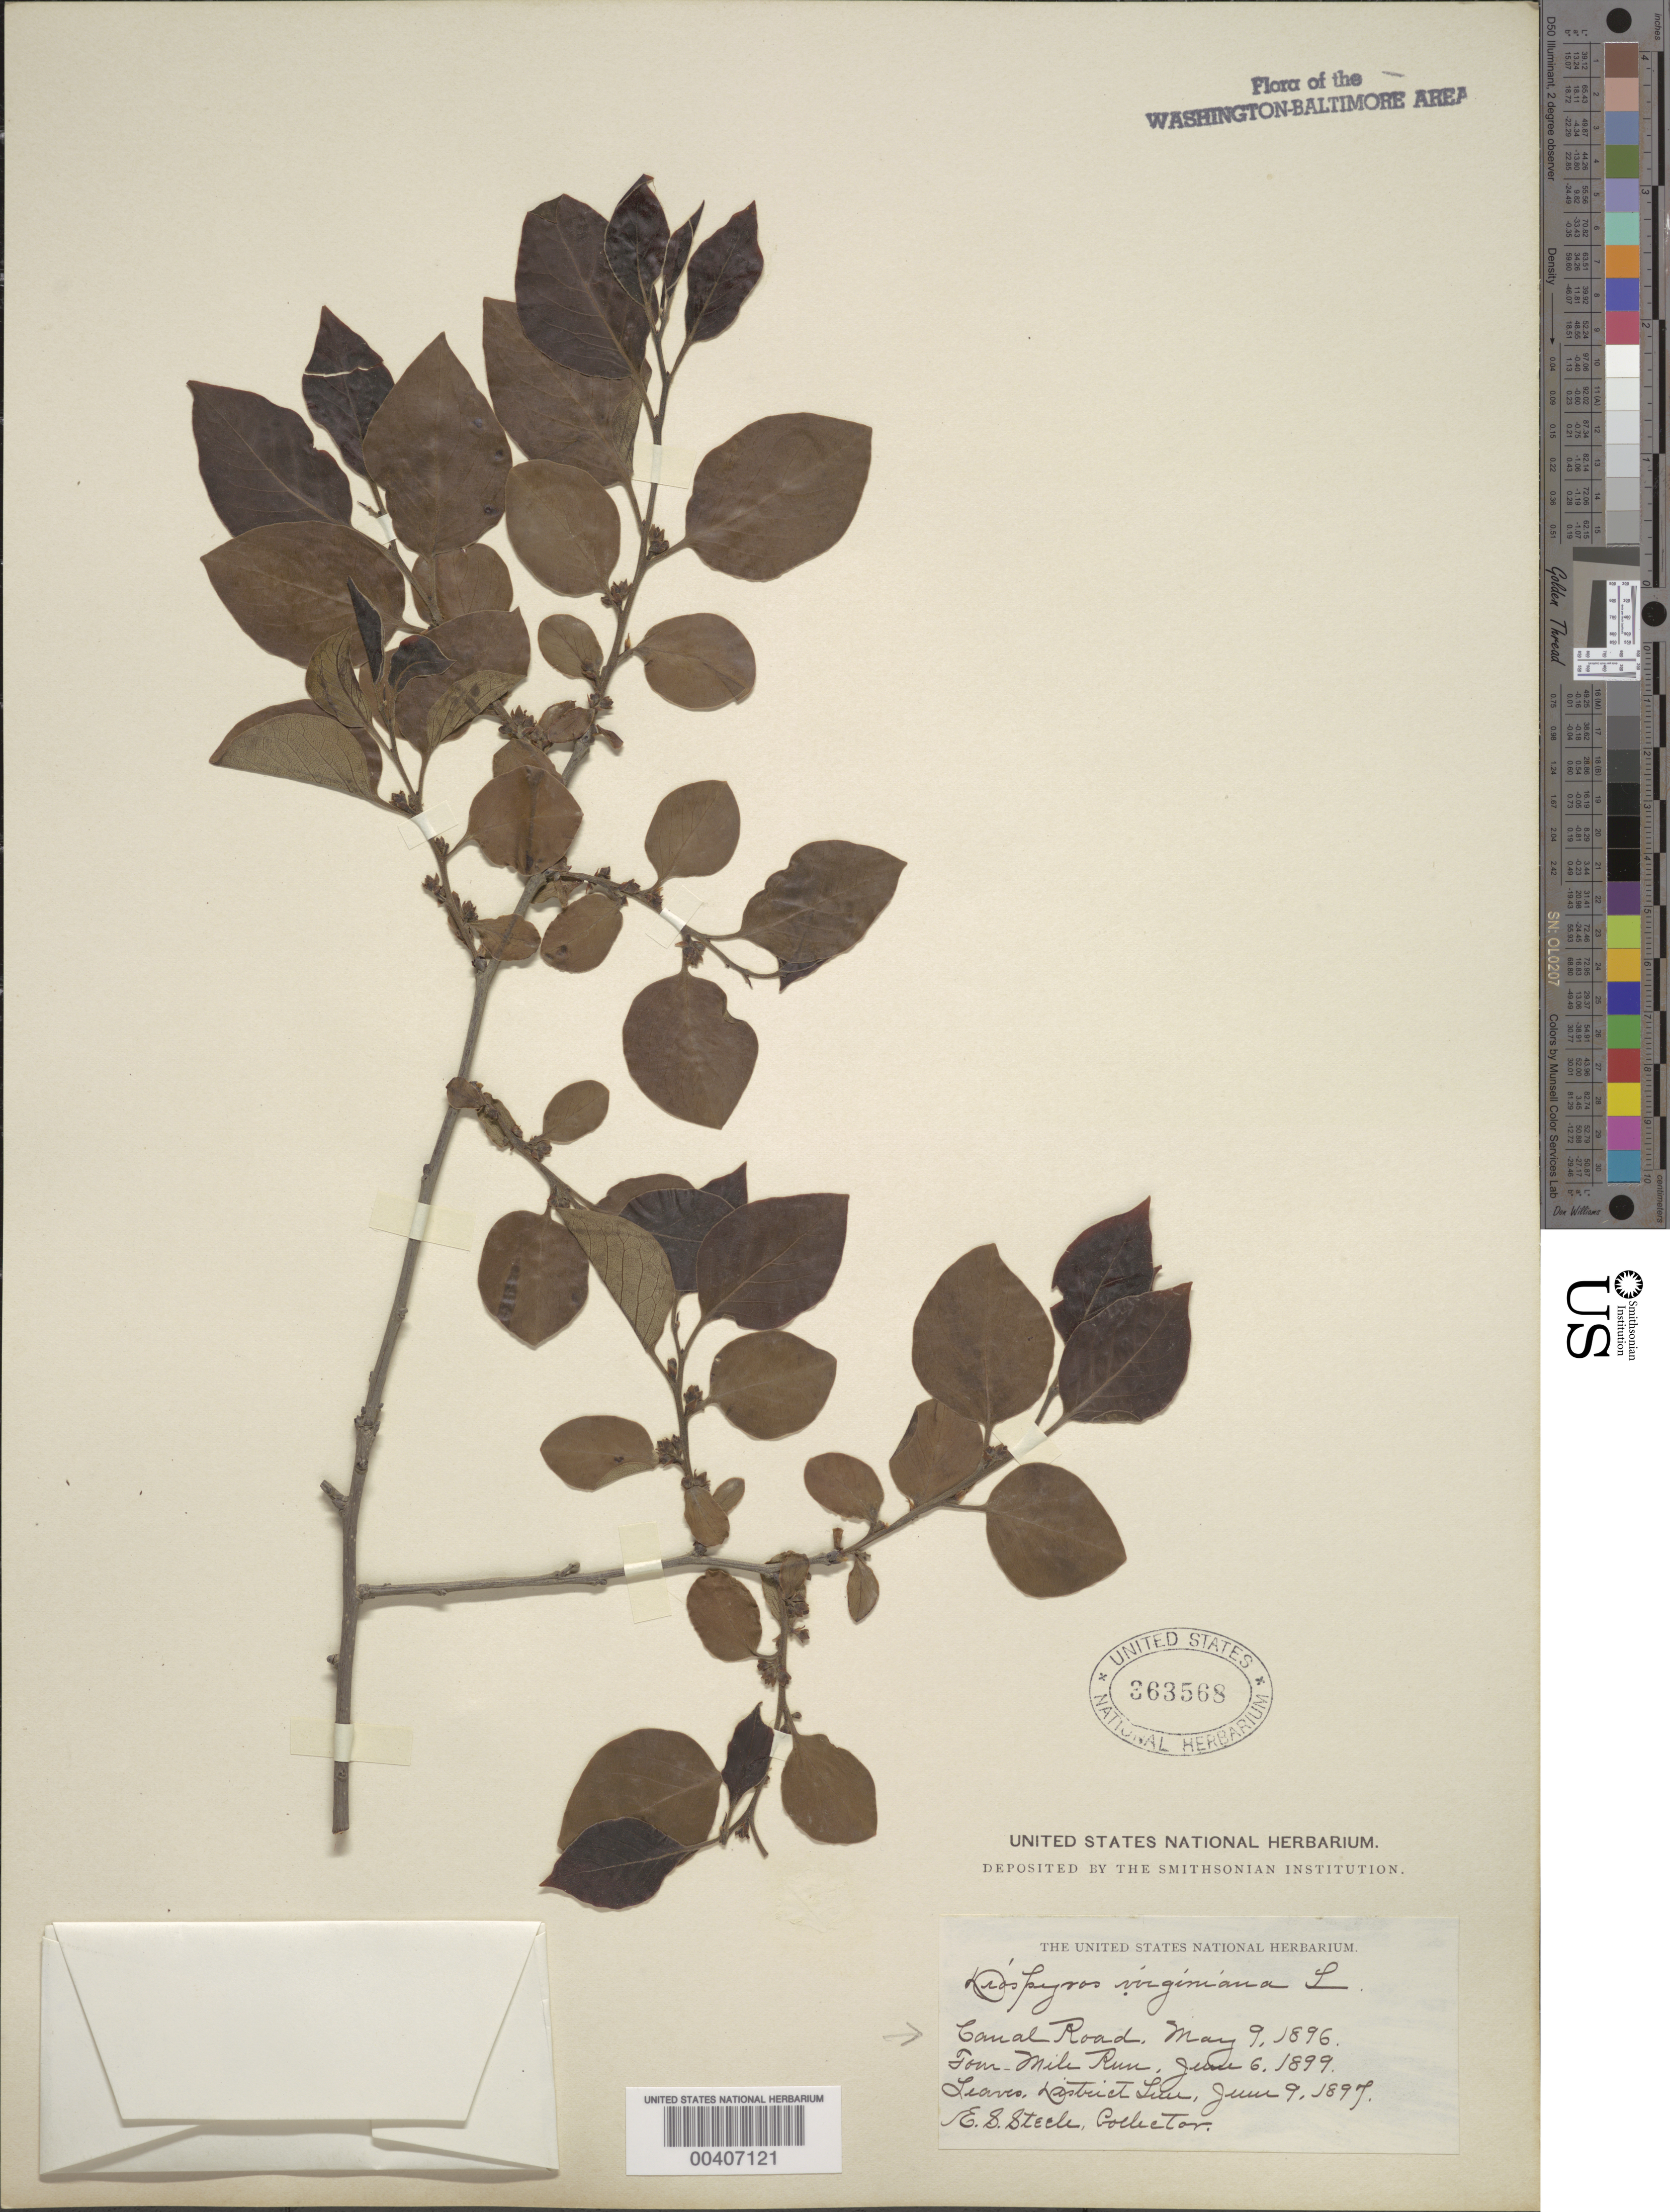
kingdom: Plantae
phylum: Tracheophyta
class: Magnoliopsida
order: Ericales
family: Ebenaceae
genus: Diospyros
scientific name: Diospyros virginiana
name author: L.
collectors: E. Steele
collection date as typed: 09 May 1896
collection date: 1896-05-09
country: United States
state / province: Maryland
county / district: Montgomery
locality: Canal Road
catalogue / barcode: US 363568